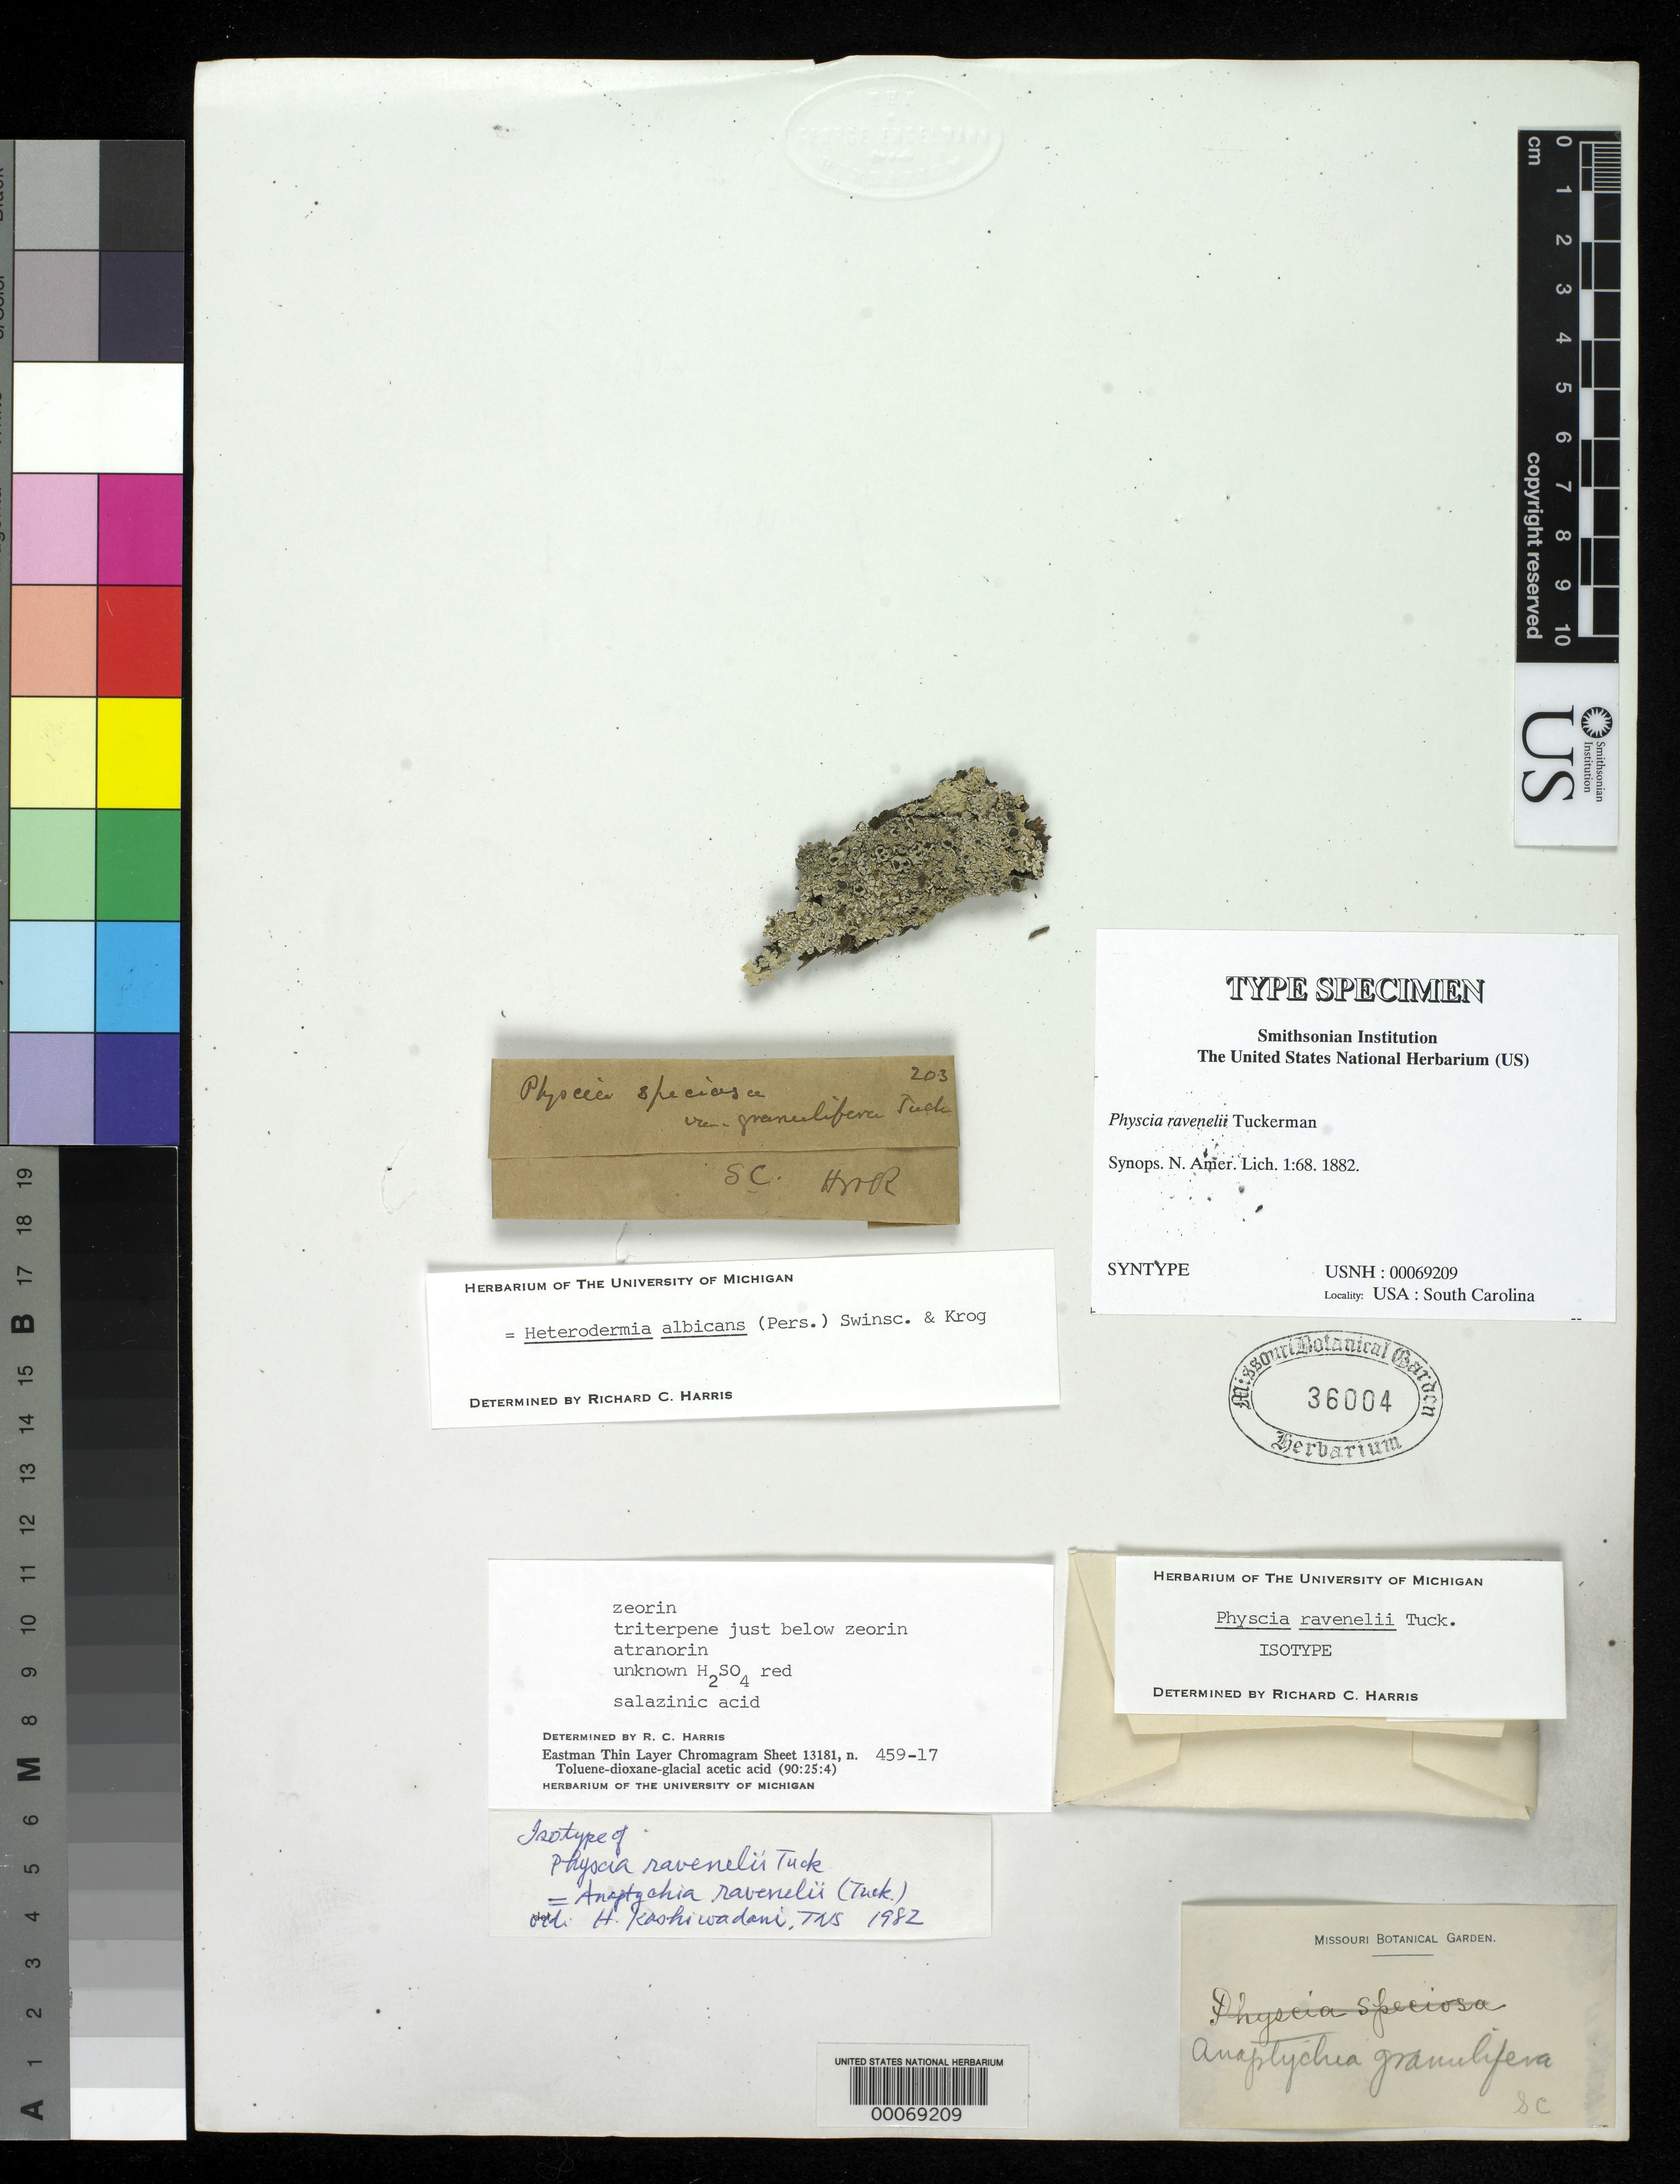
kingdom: Fungi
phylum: Ascomycota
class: Lecanoromycetes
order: Caliciales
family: Physciaceae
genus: Physcia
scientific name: Physcia ravenelii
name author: Tuck.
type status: Syntype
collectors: H. Ravenel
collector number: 203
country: United States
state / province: South Carolina